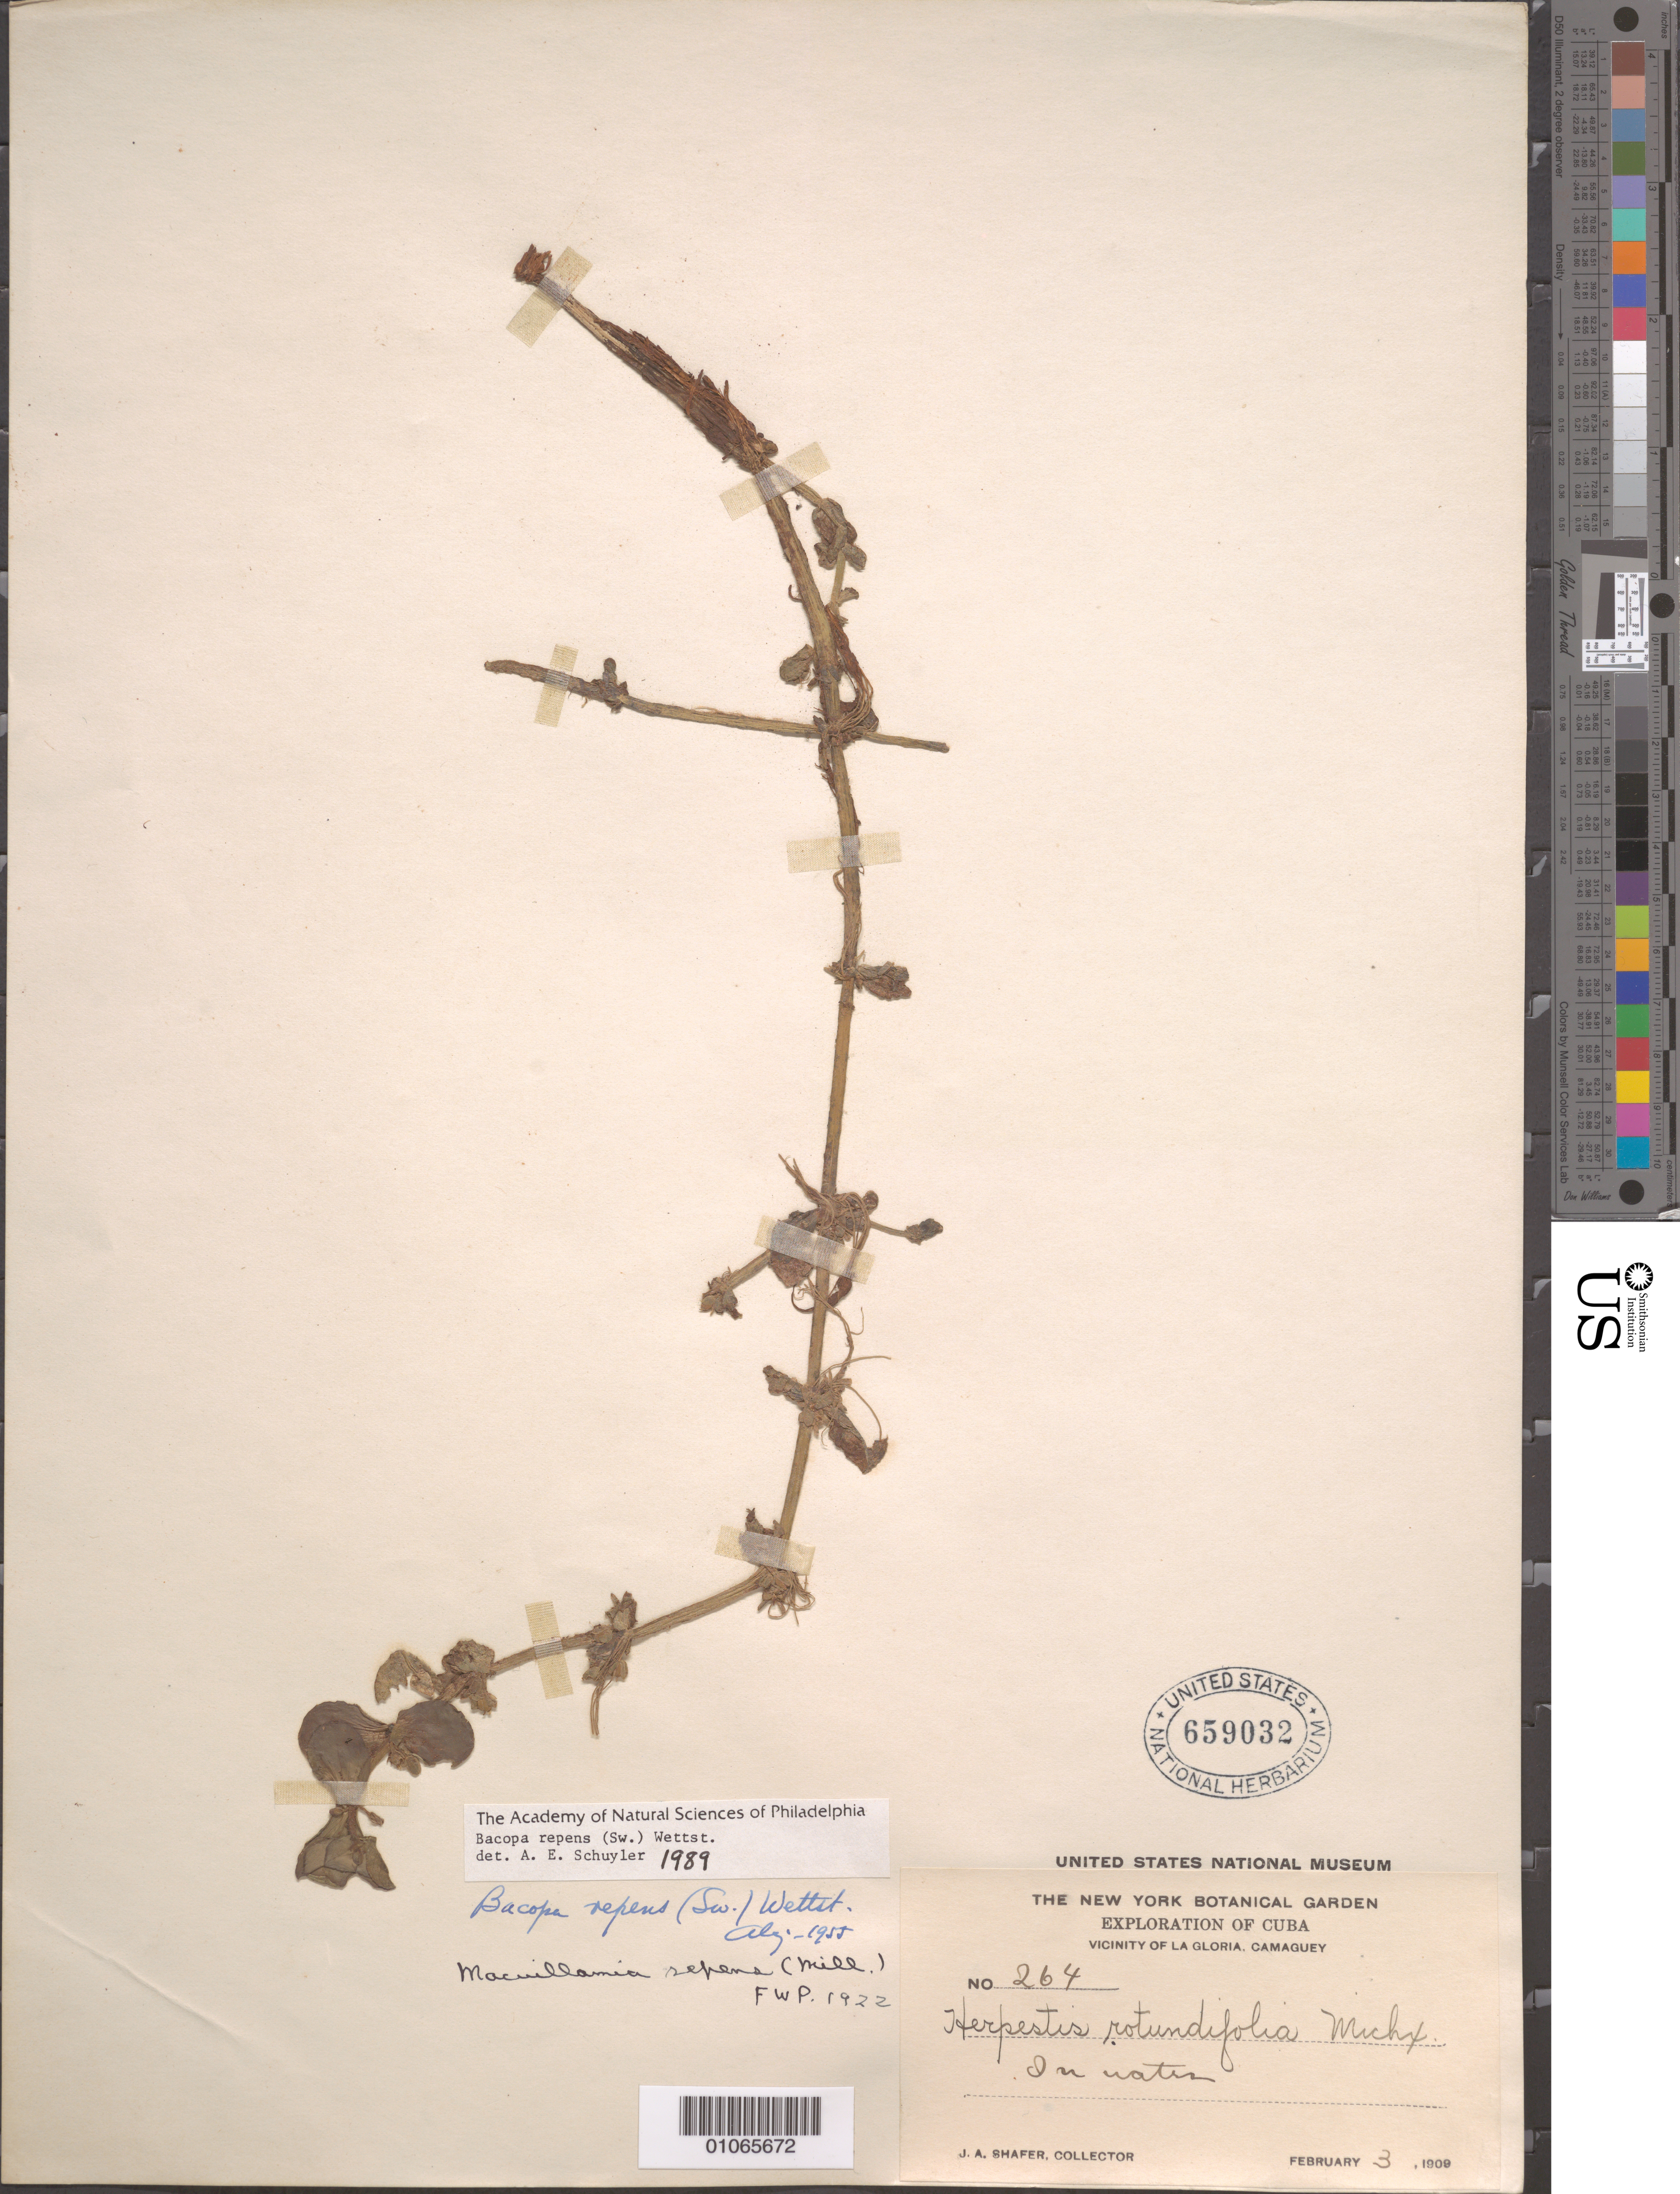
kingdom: Plantae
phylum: Tracheophyta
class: Magnoliopsida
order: Lamiales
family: Plantaginaceae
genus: Bacopa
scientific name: Bacopa repens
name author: (Sw.) Wettst.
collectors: J. A. Shafer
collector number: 264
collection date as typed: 03 Feb 1909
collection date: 1909-02-03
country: Cuba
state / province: Camagüey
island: Cuba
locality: Vicinity of la Gloria, Camaguey In water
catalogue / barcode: US 659032